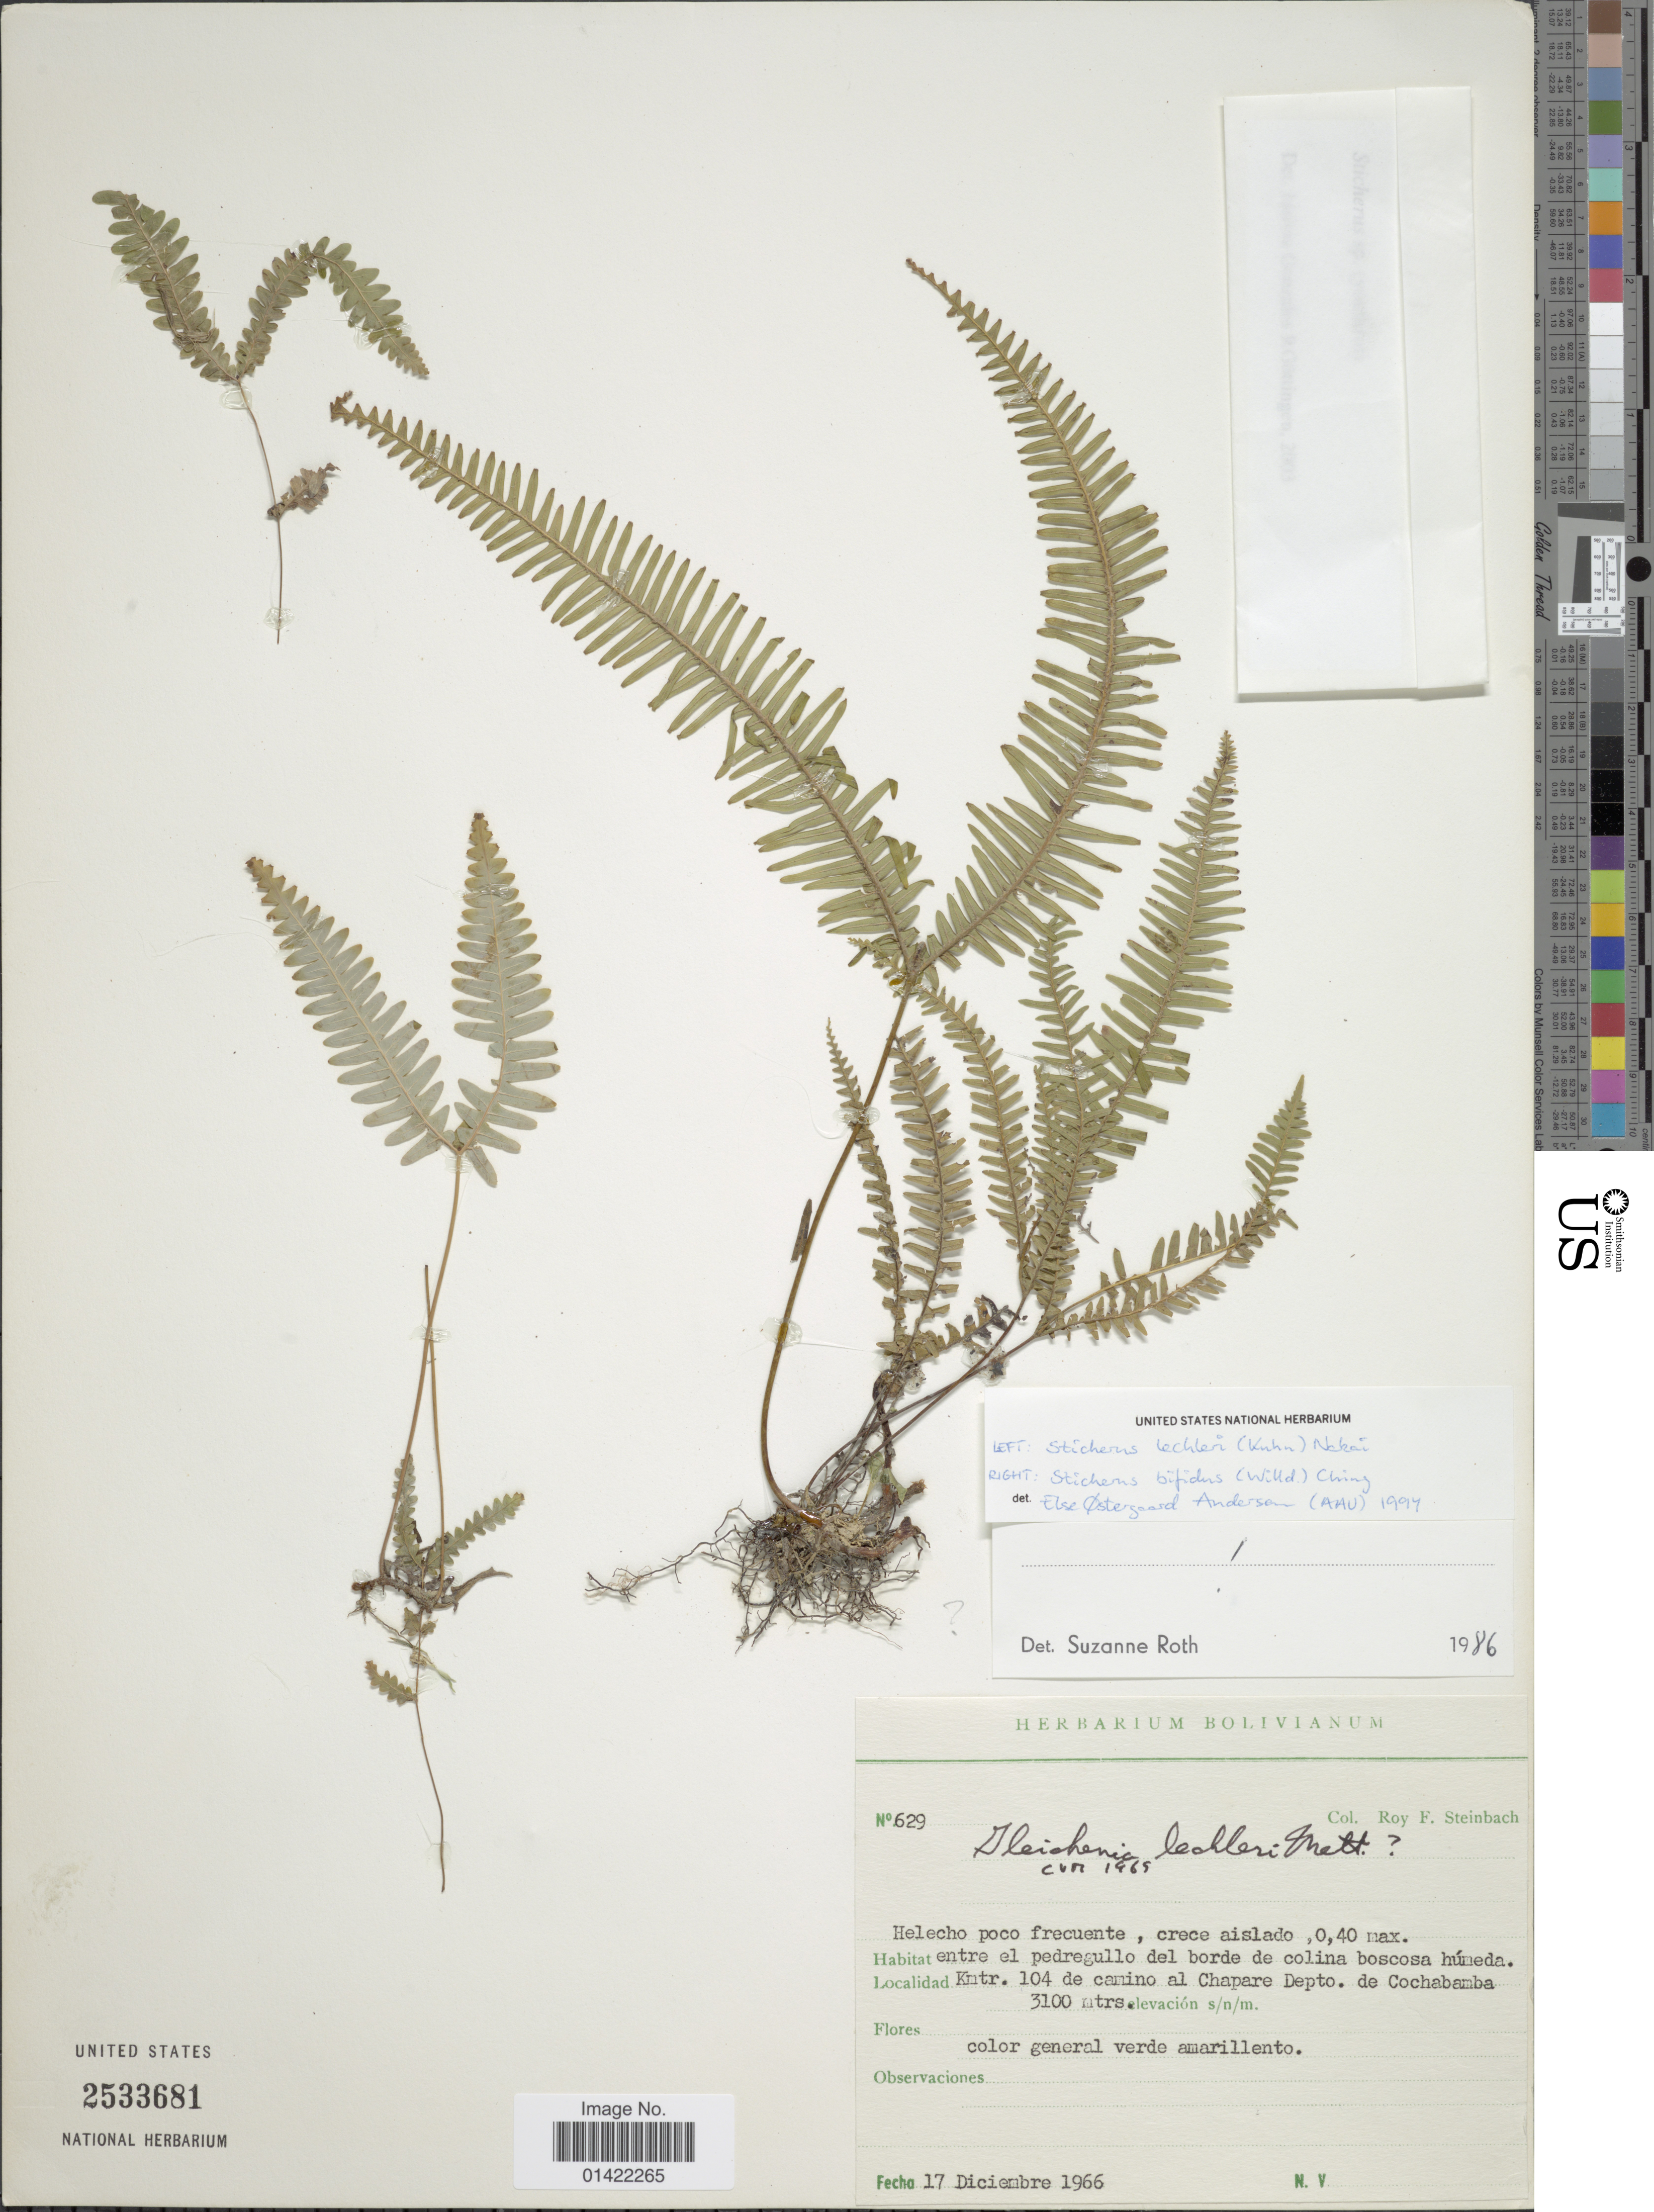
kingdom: Plantae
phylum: Tracheophyta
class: Polypodiopsida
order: Gleicheniales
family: Gleicheniaceae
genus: Sticherus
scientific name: Sticherus lechleri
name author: (Mett. ex Kuhn) Nakai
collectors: R. F. Steinbach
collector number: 629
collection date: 1966-12-17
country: Bolivia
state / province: Cochabamba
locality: Kmtr. 104 de camino al Chapare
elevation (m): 3100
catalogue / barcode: US 2533681